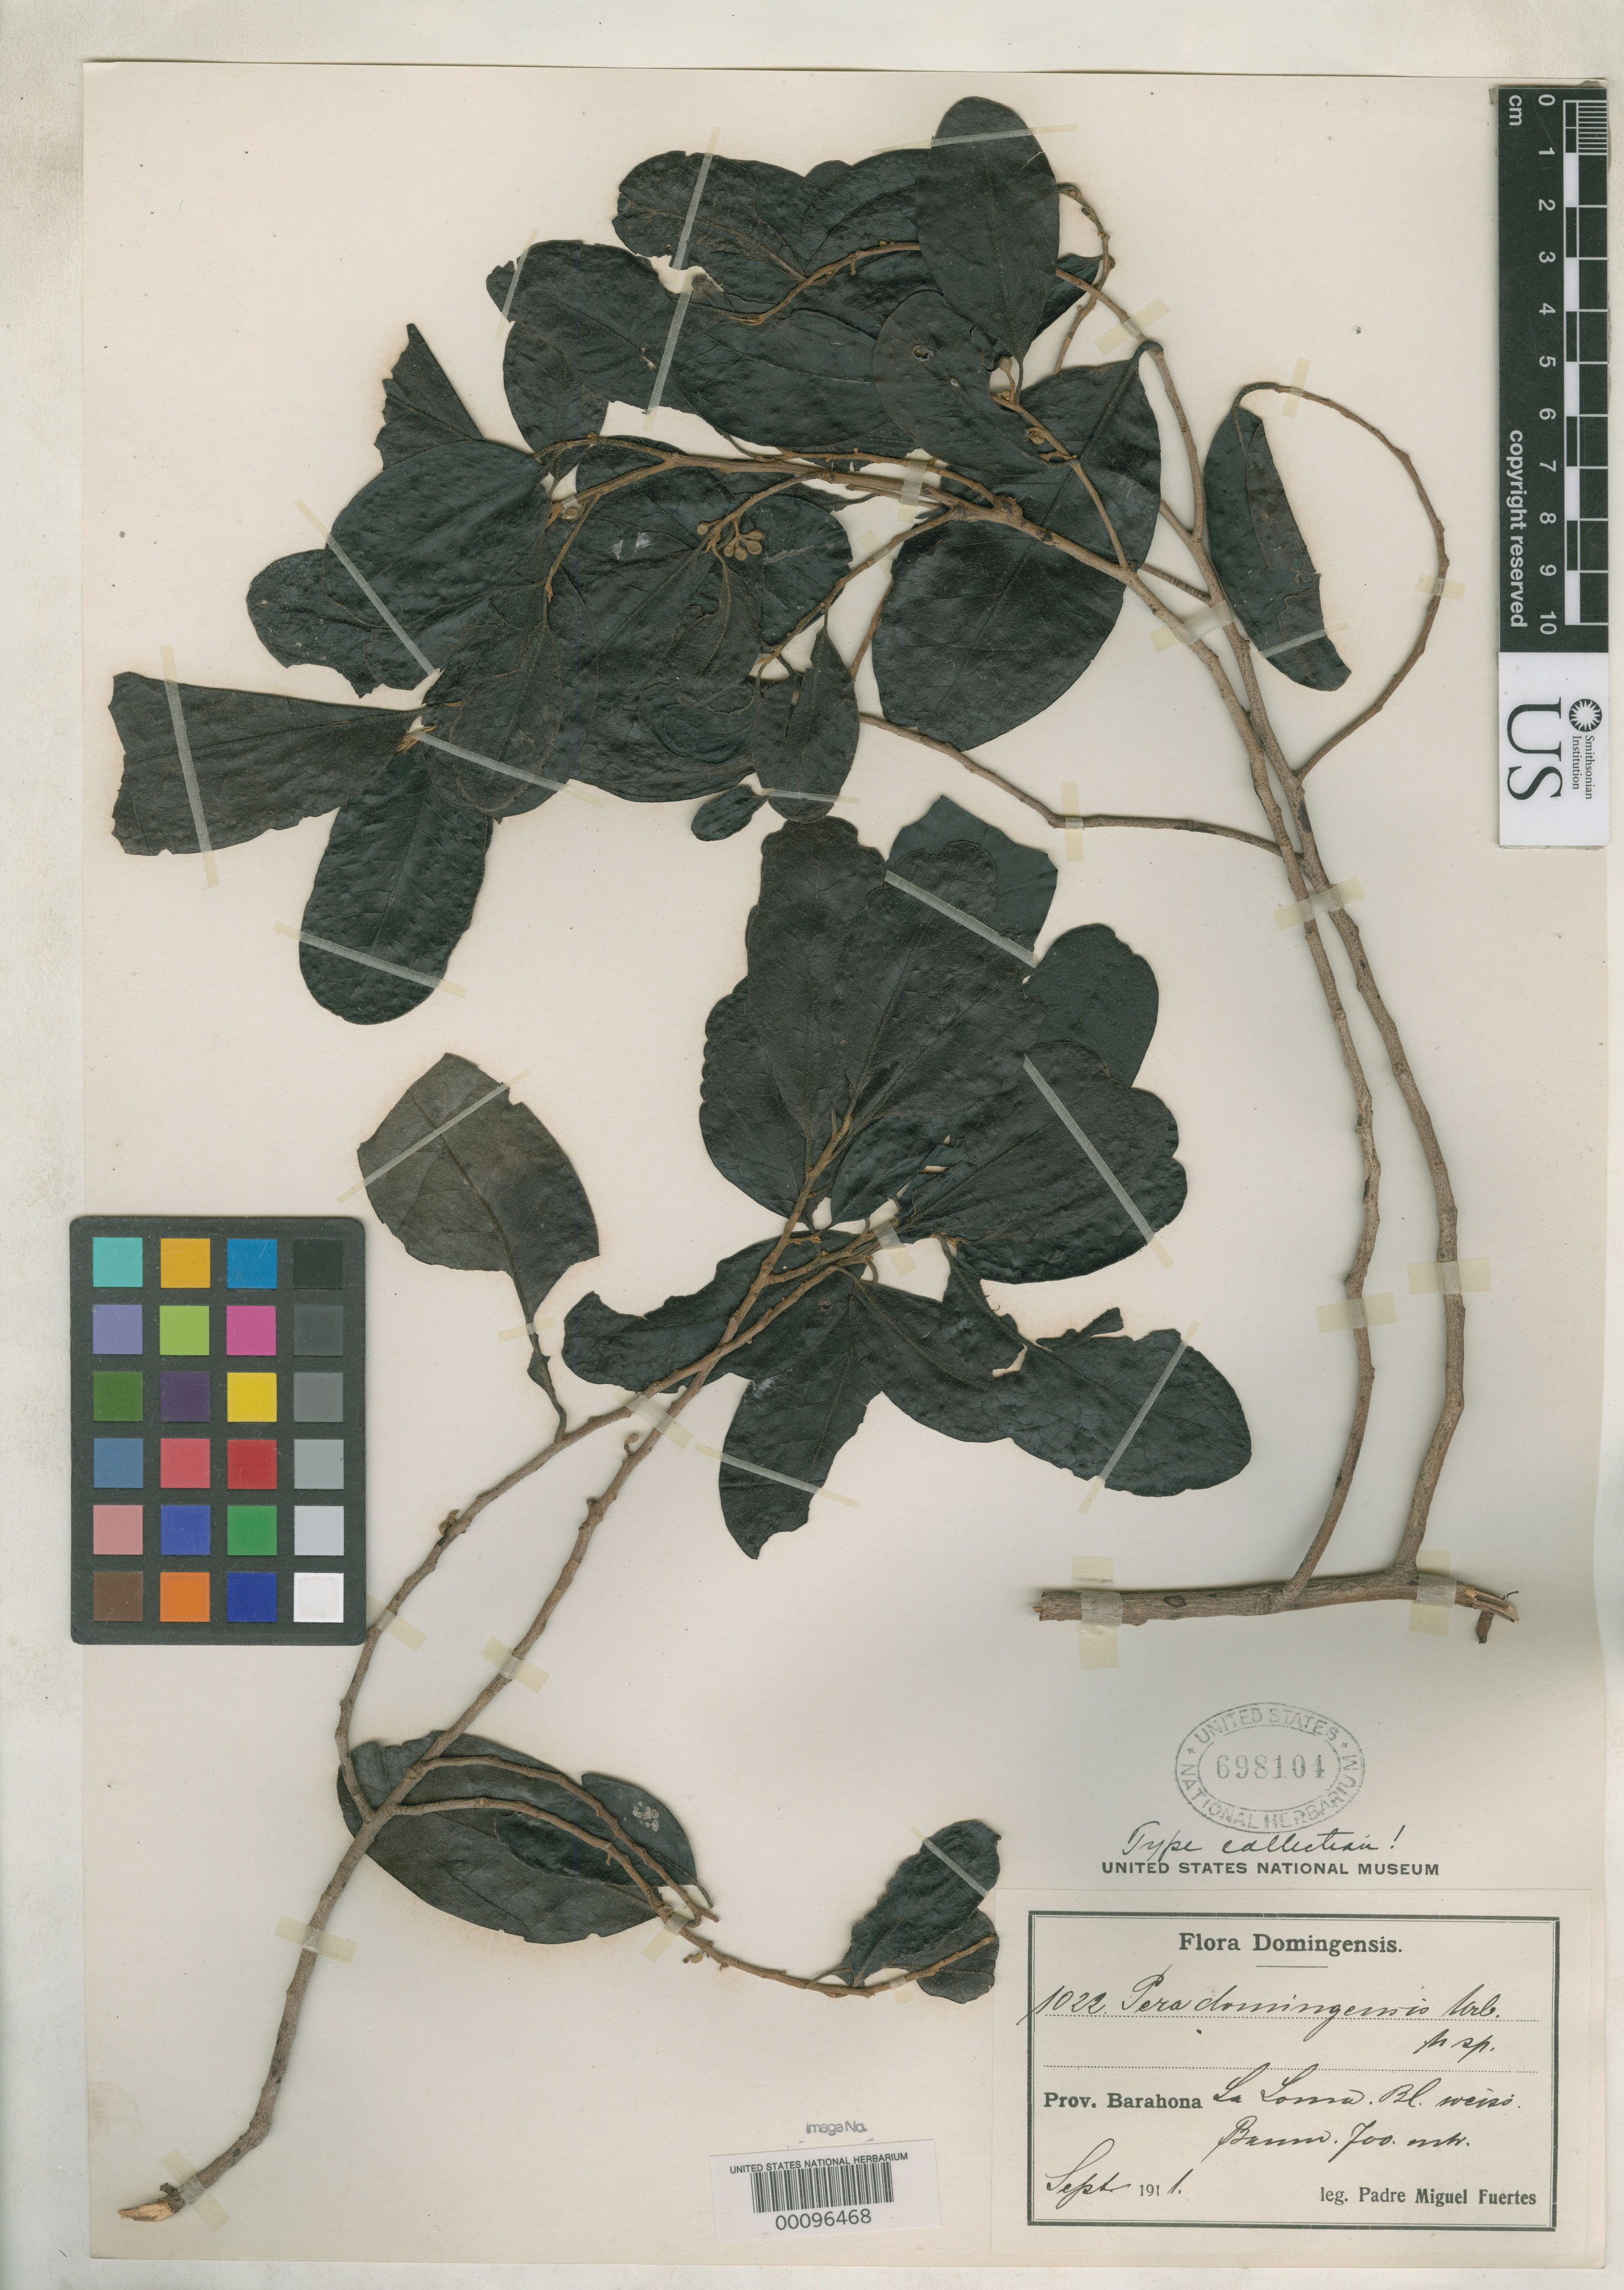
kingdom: Plantae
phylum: Tracheophyta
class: Magnoliopsida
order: Malpighiales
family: Peraceae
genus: Pera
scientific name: Pera domingensis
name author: Urb.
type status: Isotype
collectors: M. D. Fuertes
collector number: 1022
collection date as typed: Sep 1911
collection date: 1911-09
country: Dominican Republic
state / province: Barahona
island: Hispaniola Island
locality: La Loma.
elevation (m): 700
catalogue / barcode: US 698104